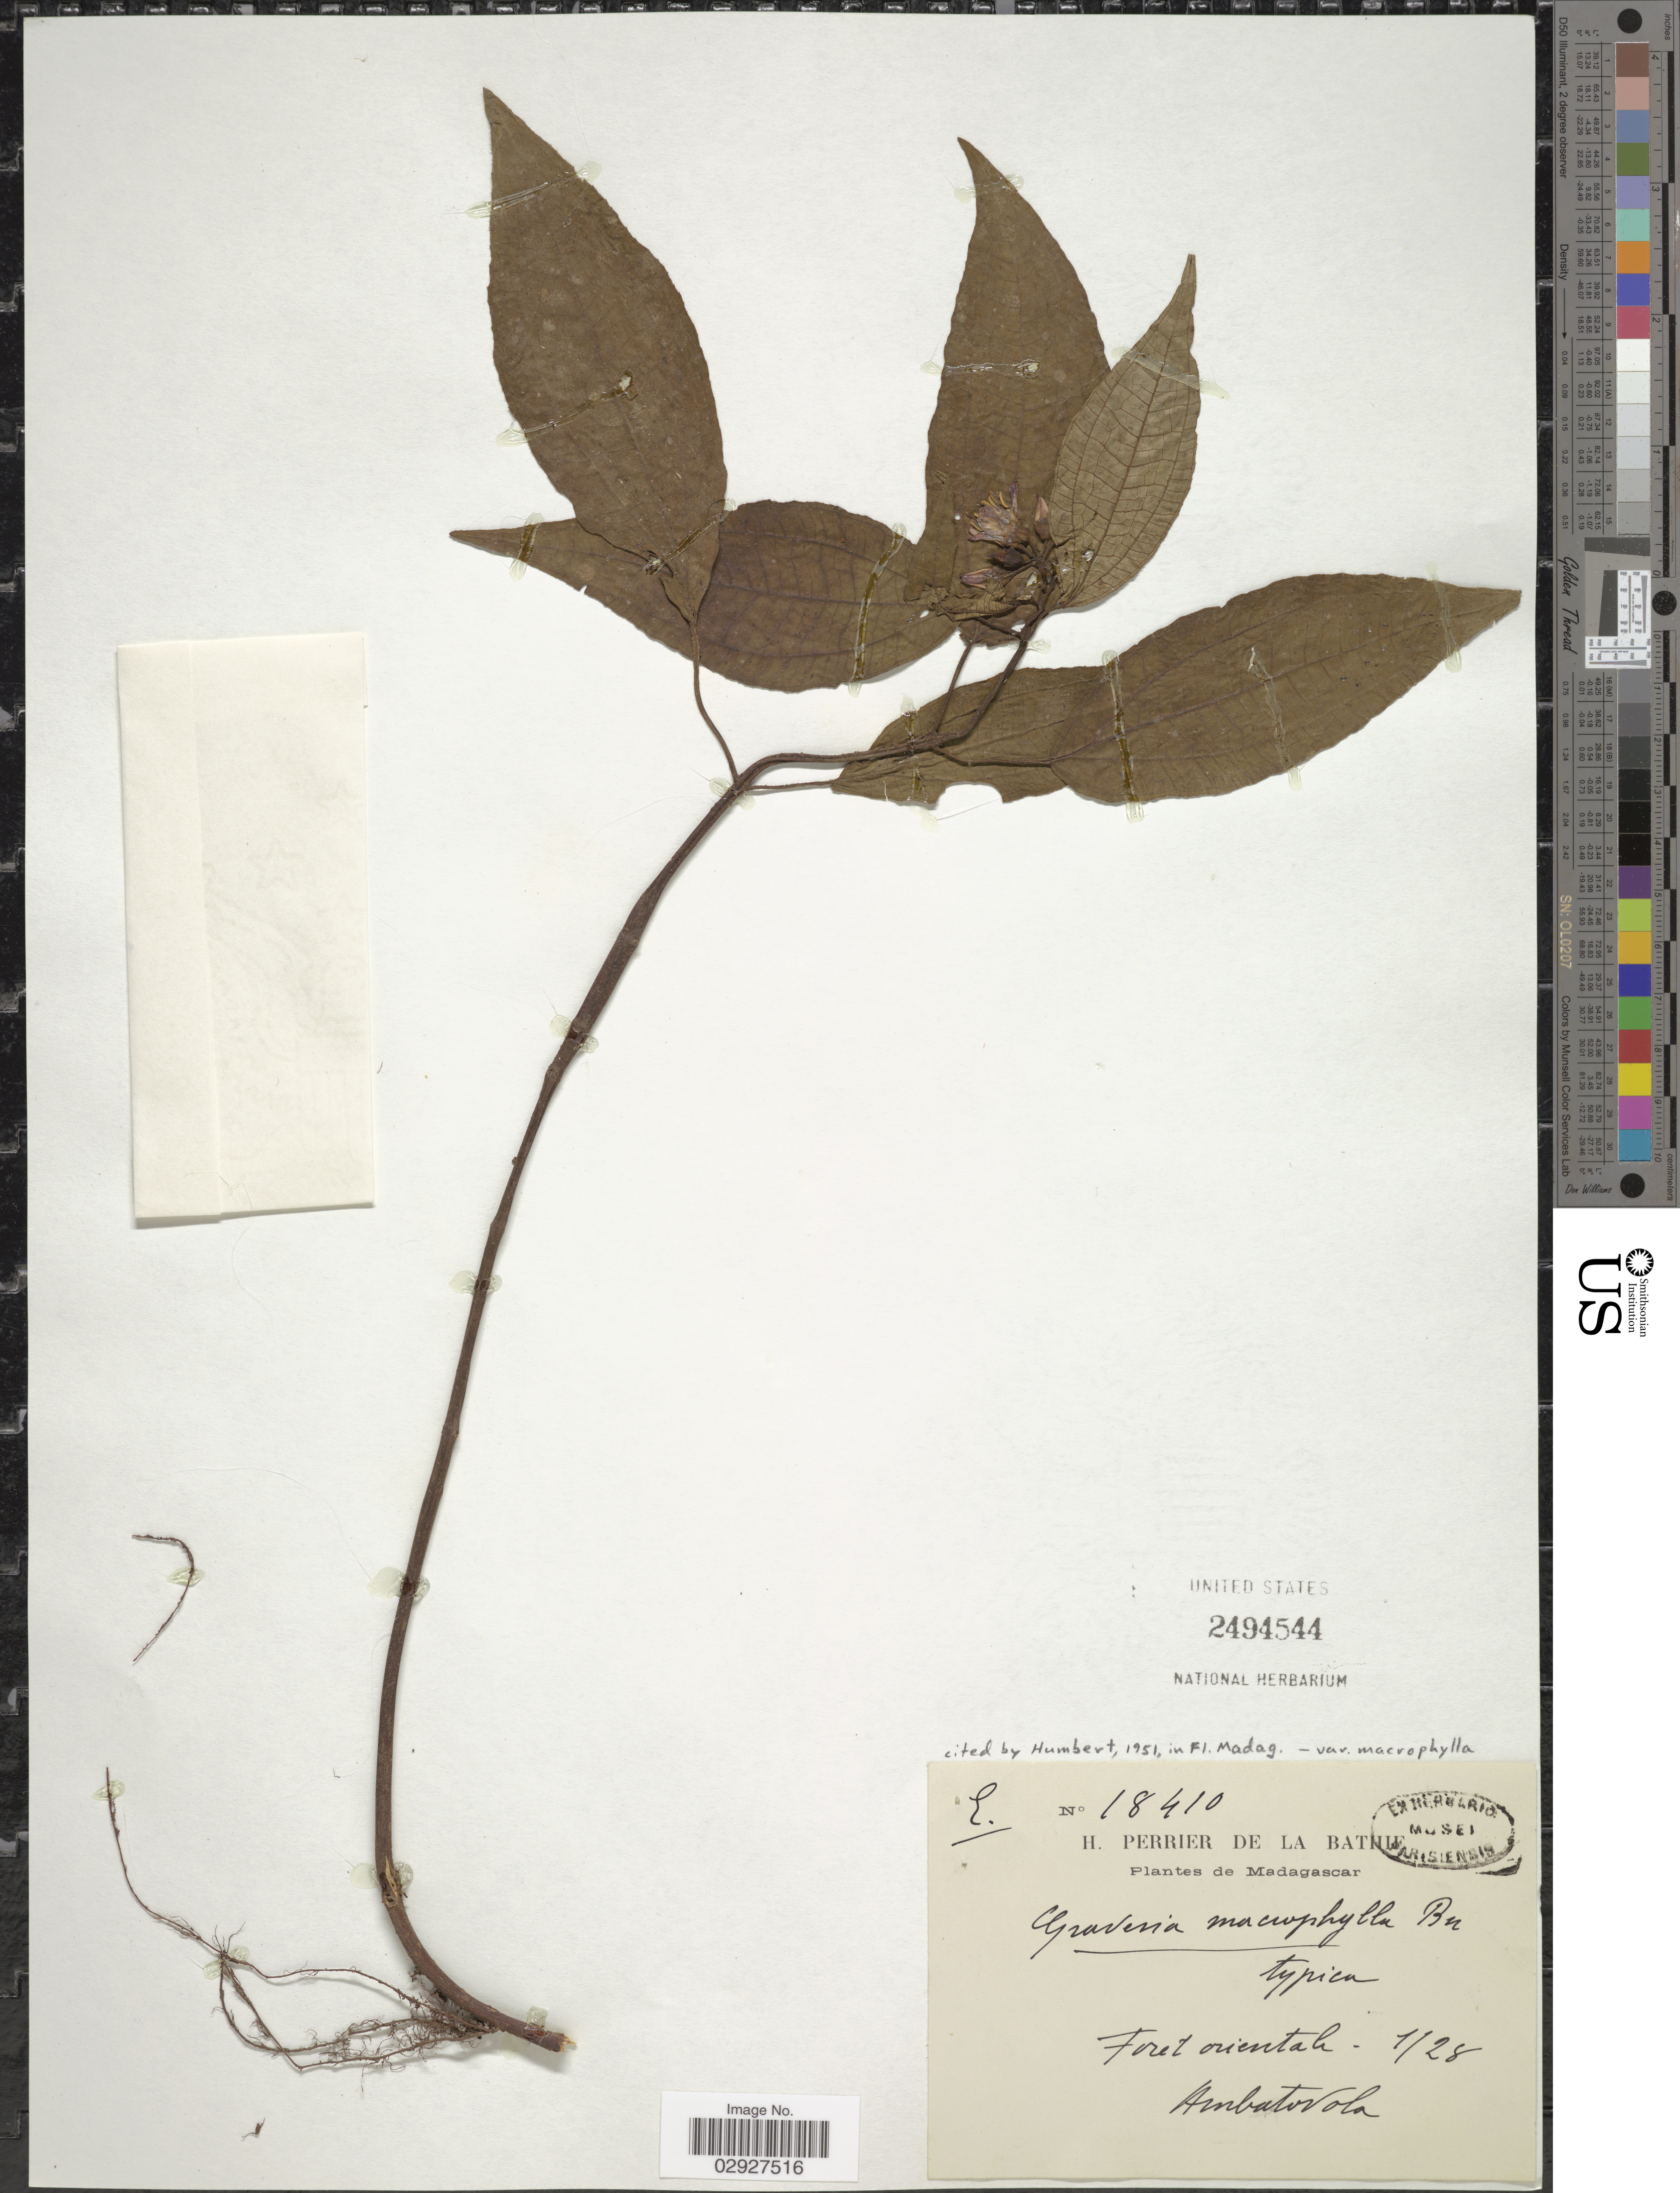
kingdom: Plantae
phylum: Tracheophyta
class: Magnoliopsida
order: Myrtales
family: Melastomataceae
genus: Gravesia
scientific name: Gravesia macrophylla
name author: (Naudin) Drake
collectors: H. Perrier de la Bâthie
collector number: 18410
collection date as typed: Transcribed d/m/y: /1/28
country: Madagascar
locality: Foret orientale. Ambatovola.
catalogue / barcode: US 2494544